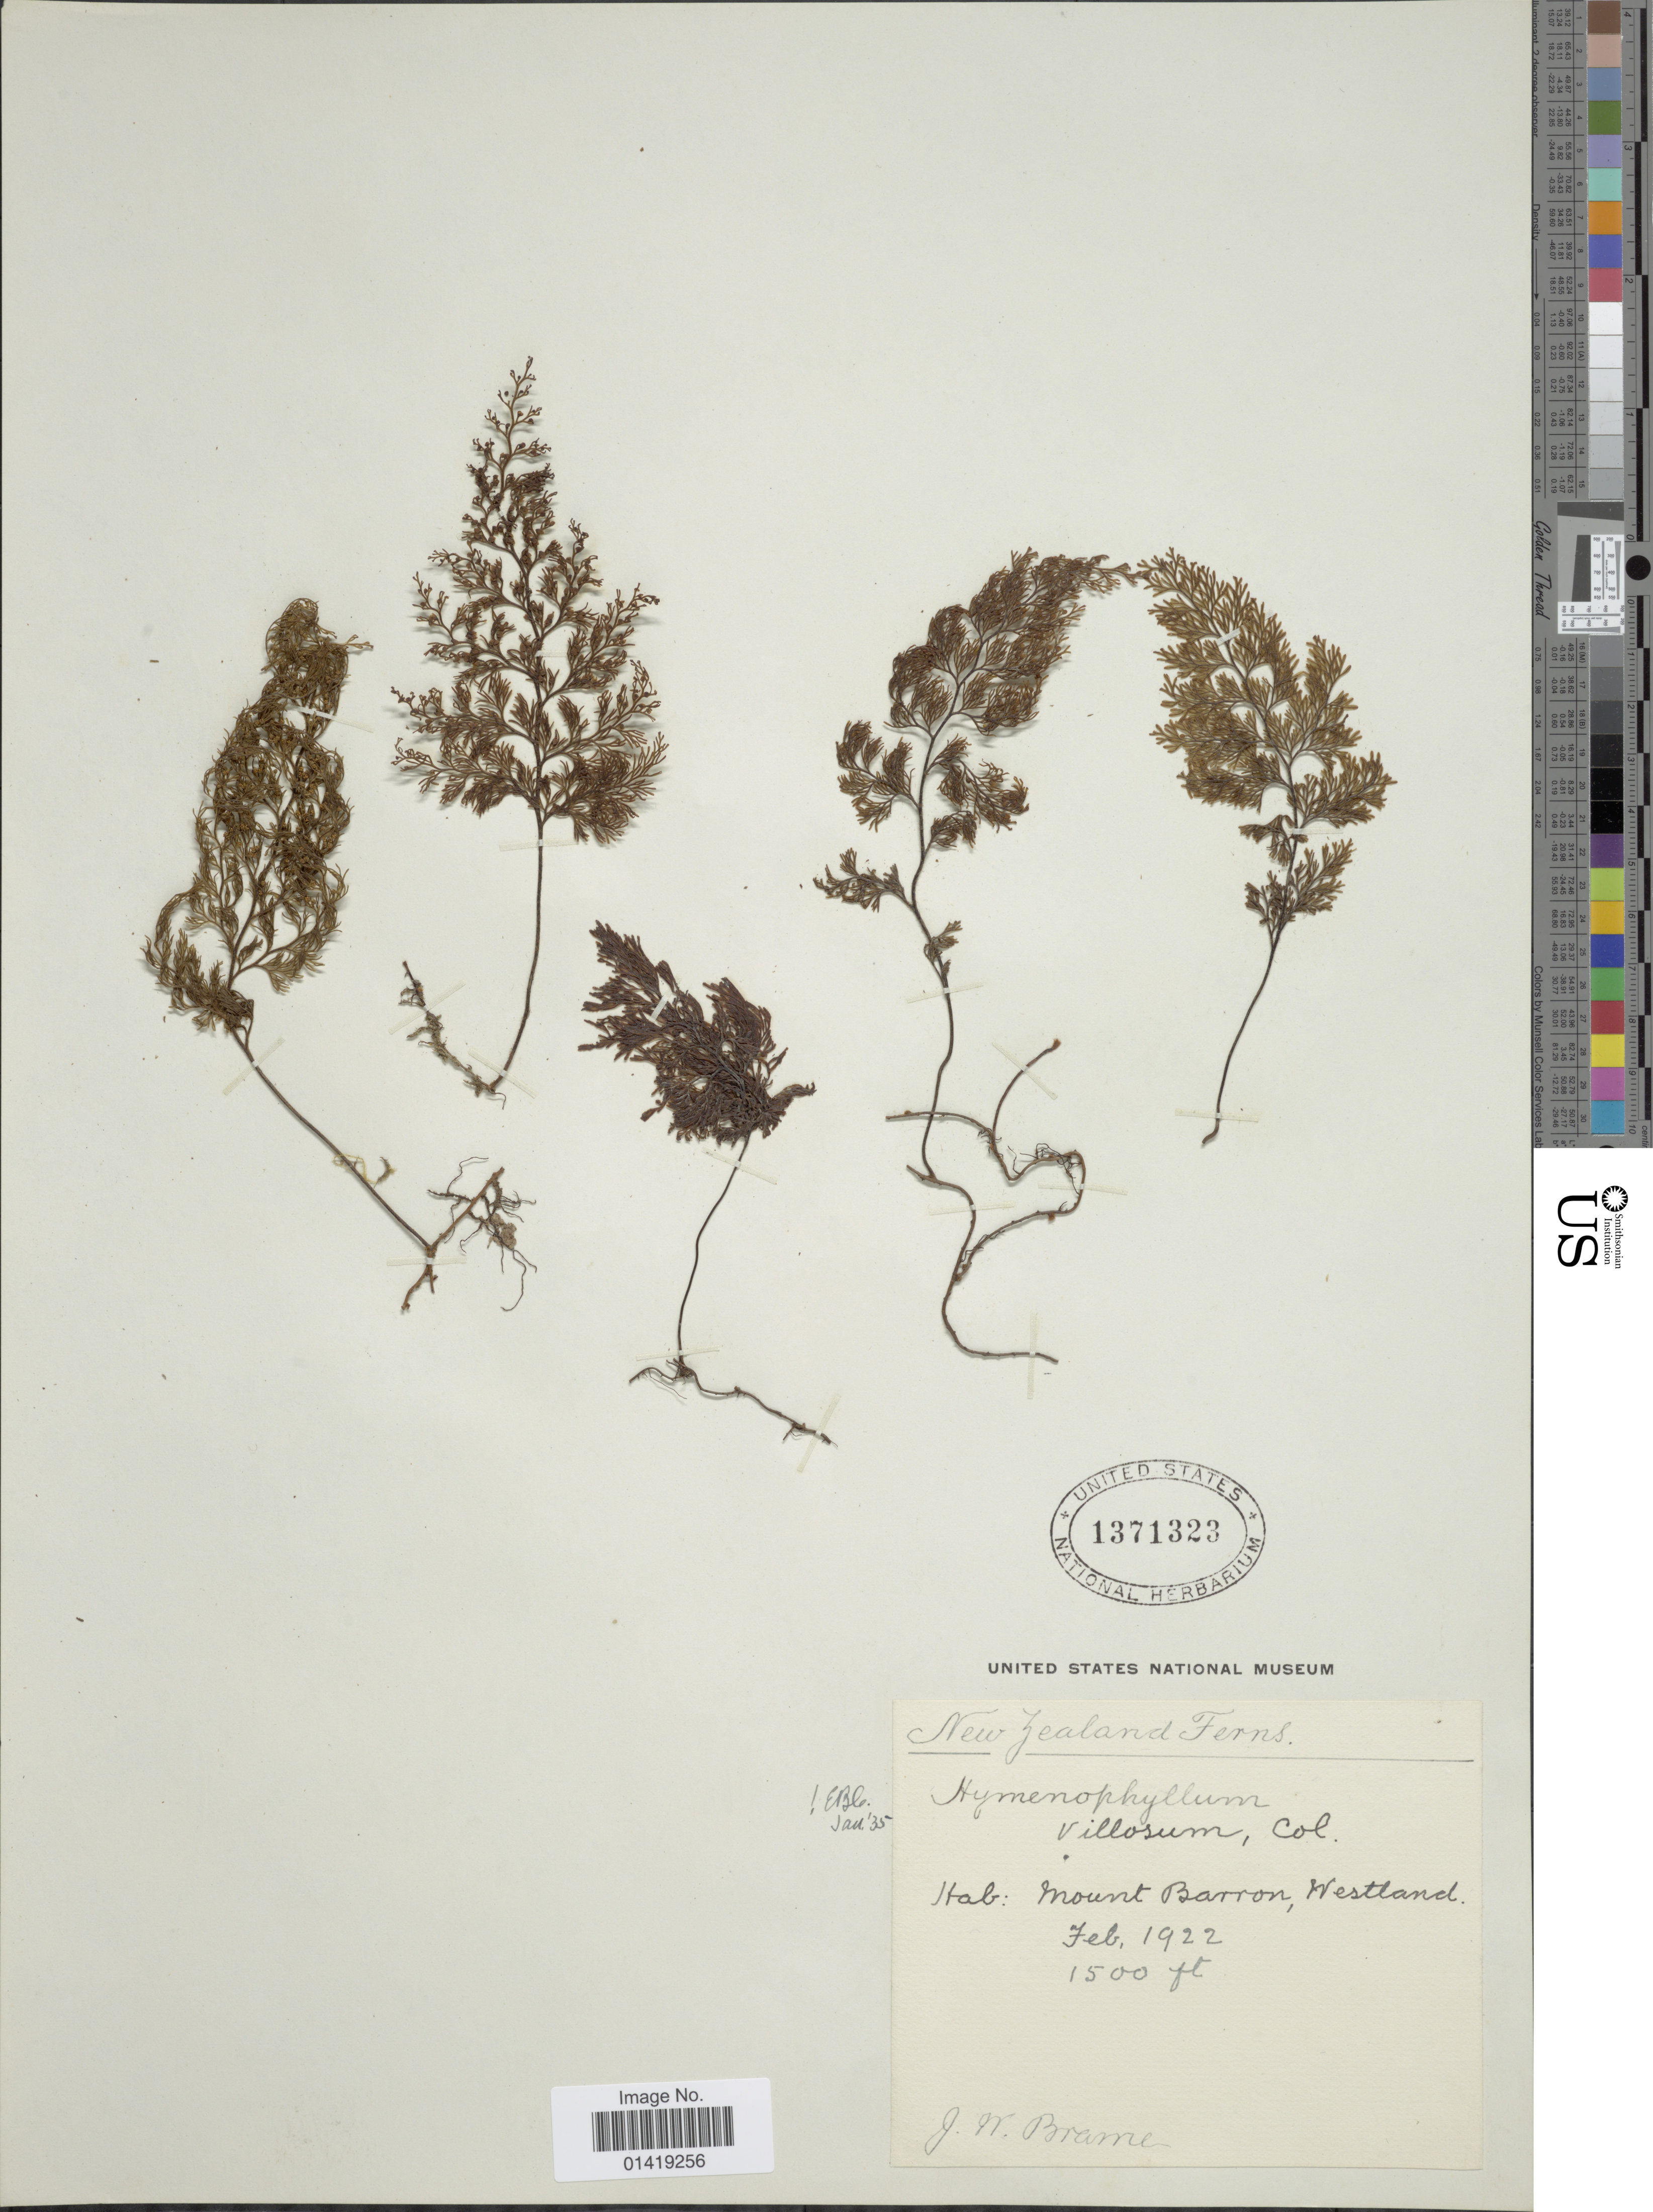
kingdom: Plantae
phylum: Tracheophyta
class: Polypodiopsida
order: Hymenophyllales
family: Hymenophyllaceae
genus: Hymenophyllum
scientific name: Hymenophyllum villosum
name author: Colenso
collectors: J. Brame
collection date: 1922-02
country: New Zealand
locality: New Zealand ferns Mount Barron Westland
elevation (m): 457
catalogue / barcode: US 1371323